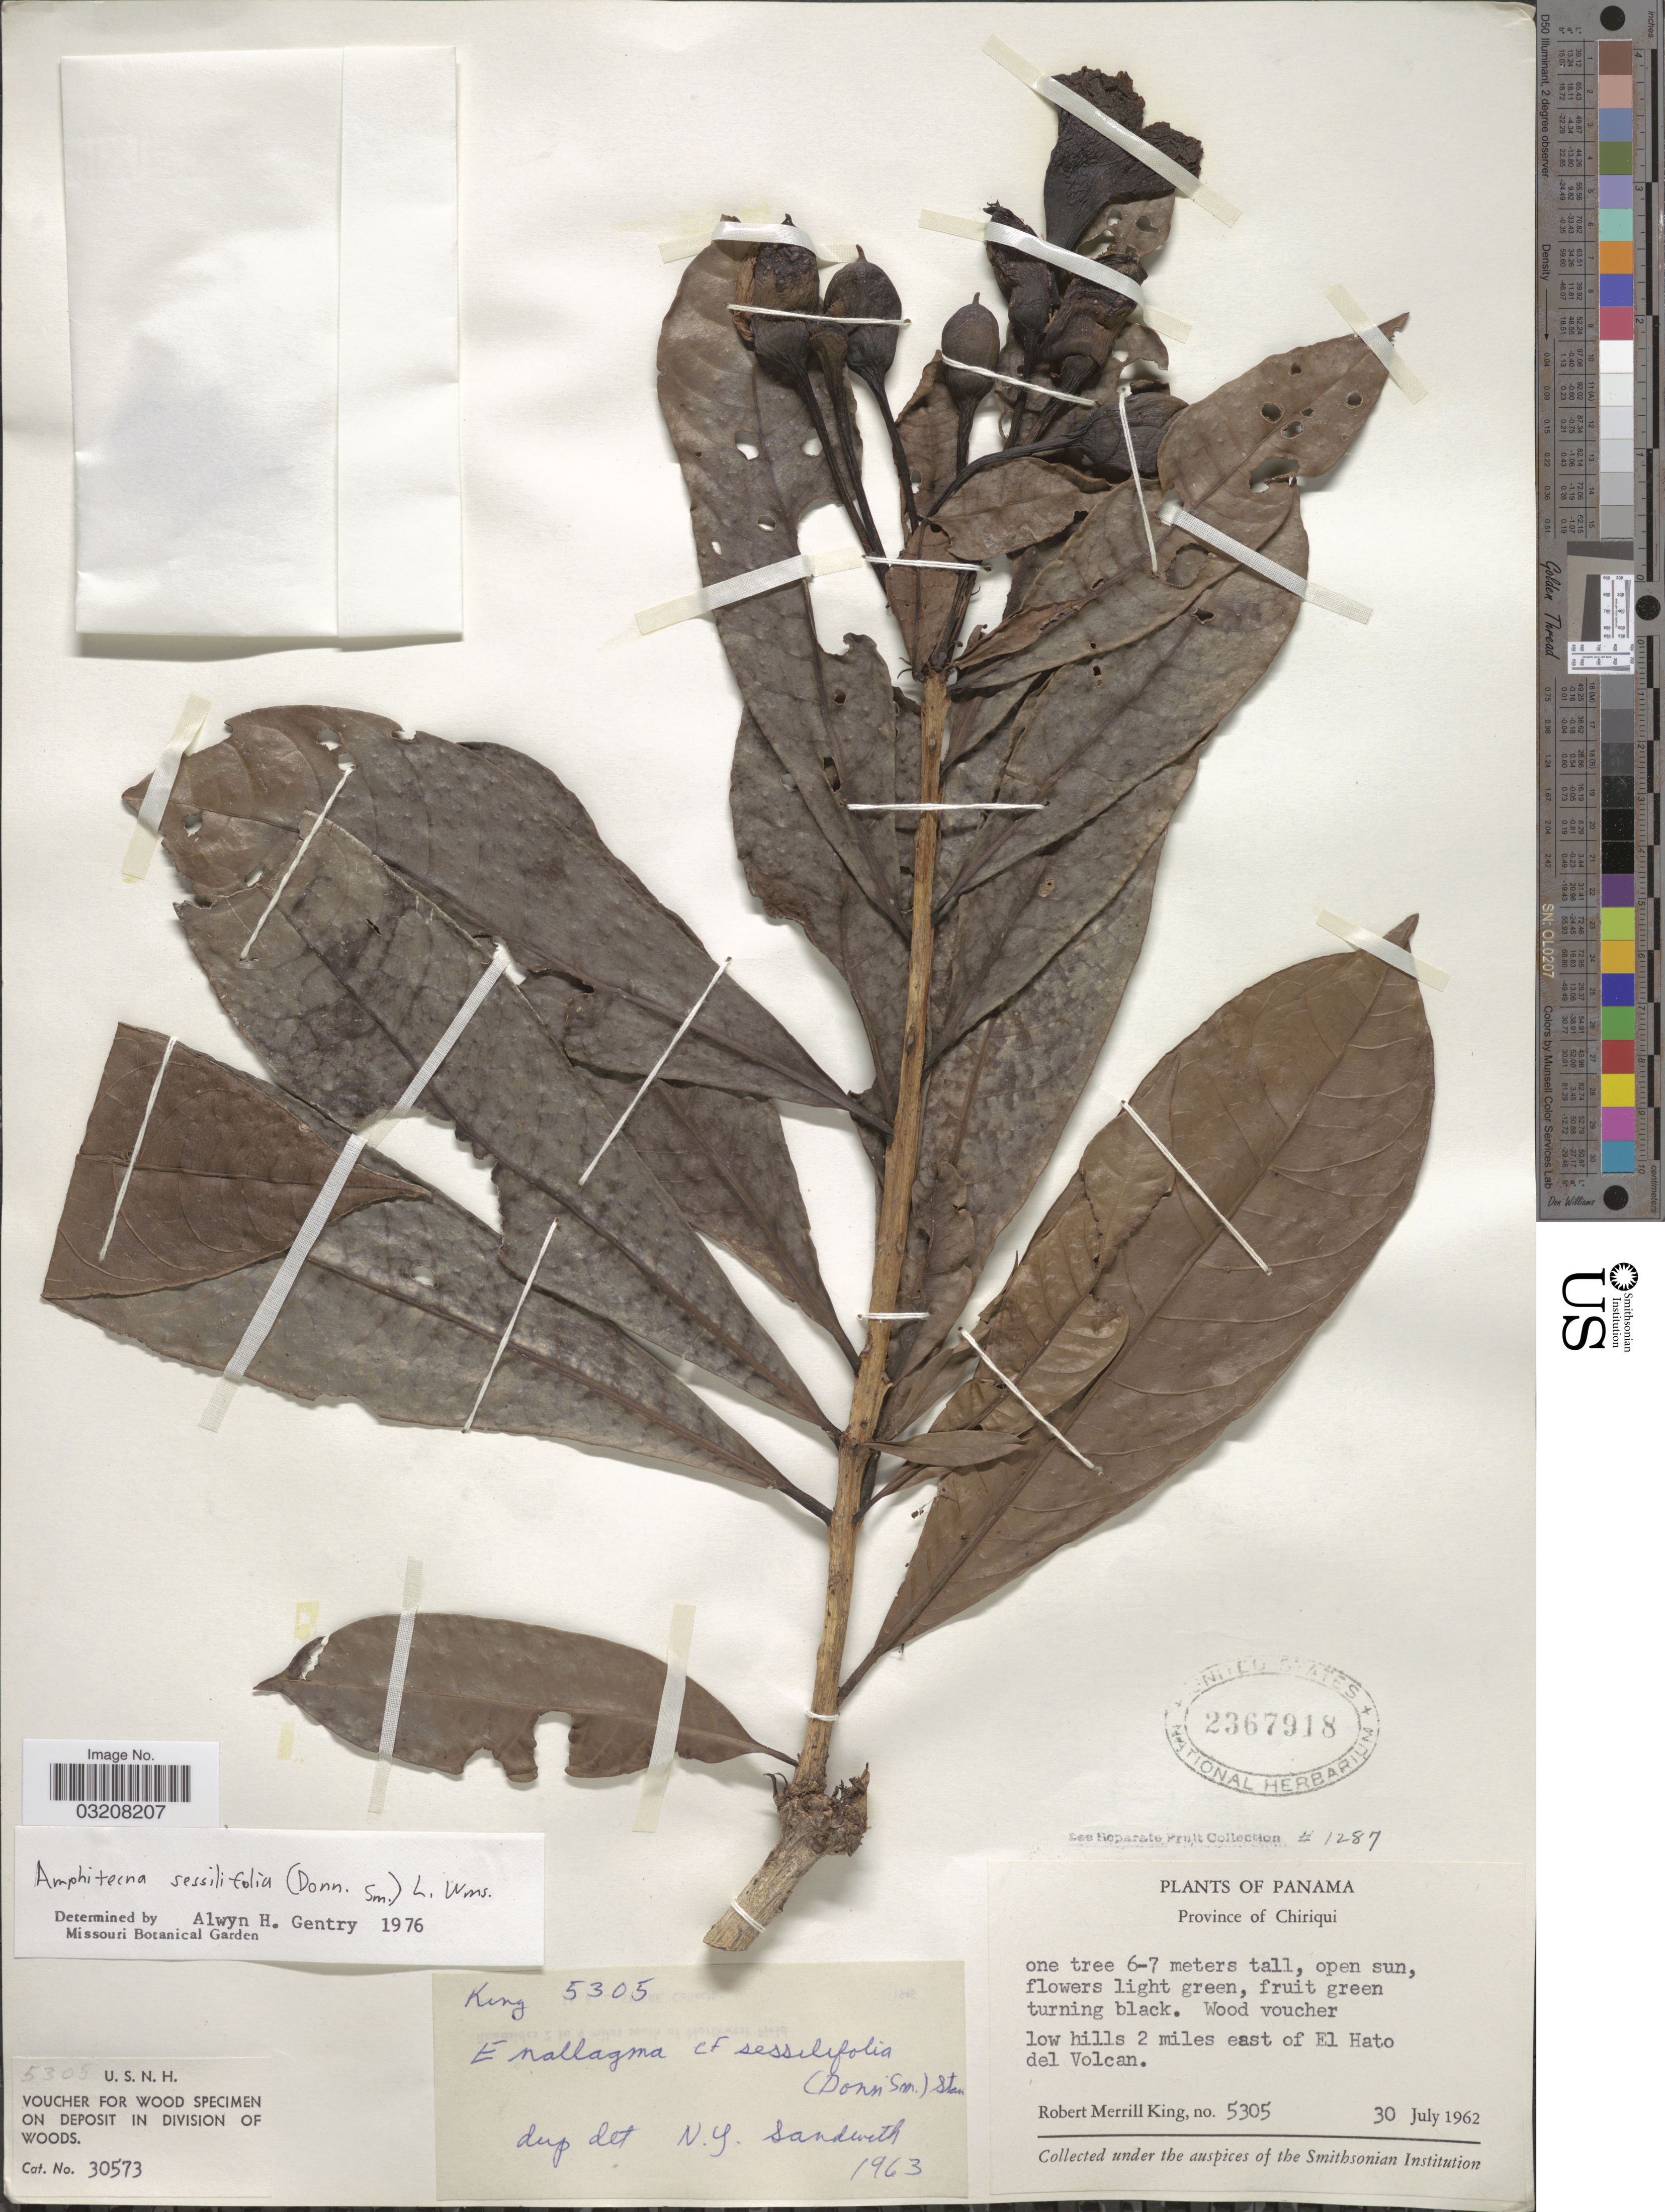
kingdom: Plantae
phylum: Tracheophyta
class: Magnoliopsida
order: Lamiales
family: Bignoniaceae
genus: Amphitecna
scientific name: Amphitecna sessilifolia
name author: (Donn. Sm.) L.O. Williams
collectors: R. M. King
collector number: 5305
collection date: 1962-07-30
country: Panama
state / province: Chiriqui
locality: Low hills 2 miles east of El Hato del Volcan.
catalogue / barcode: US 2367918